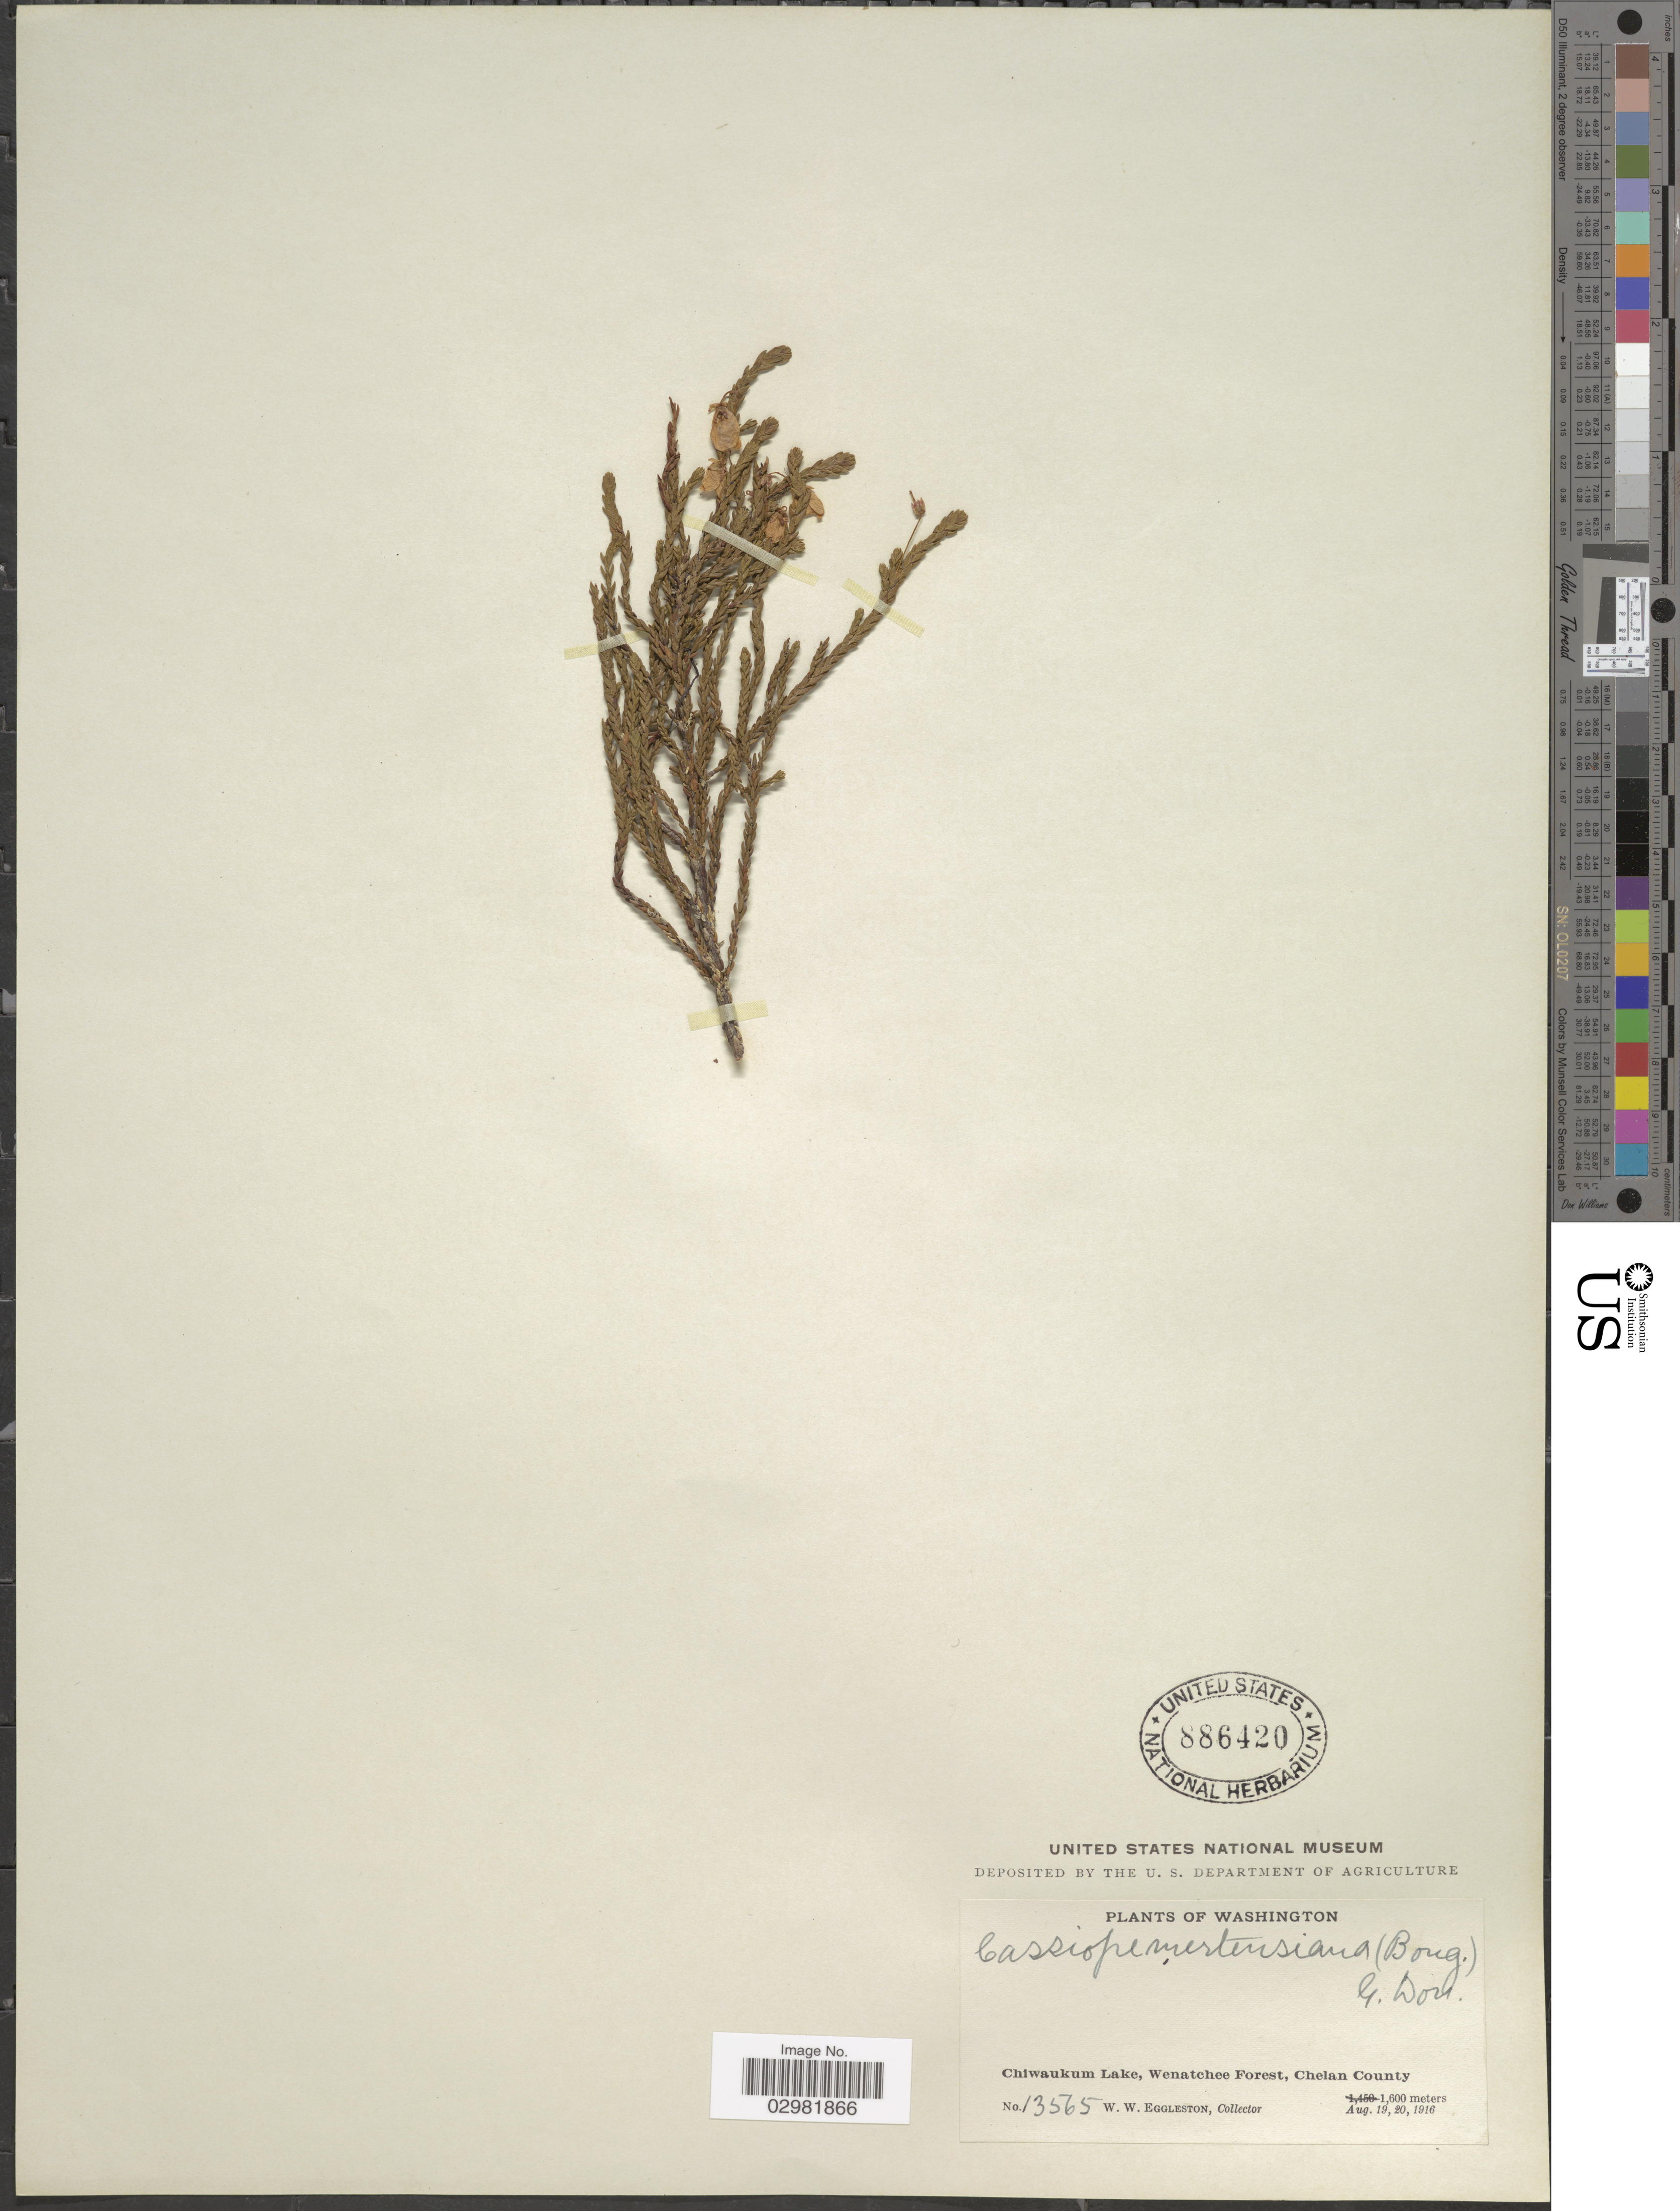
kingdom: Plantae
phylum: Tracheophyta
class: Magnoliopsida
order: Ericales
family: Ericaceae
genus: Cassiope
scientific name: Cassiope mertensiana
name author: (Bong.) G. Don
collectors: W. W. Eggleston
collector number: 13565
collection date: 1916-08-19/1916-08-20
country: United States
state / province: Washington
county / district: Chelan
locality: Chiwaukum Lake, Wenatchee Forest, Chelan County.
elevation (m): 1600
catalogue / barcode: US 886420